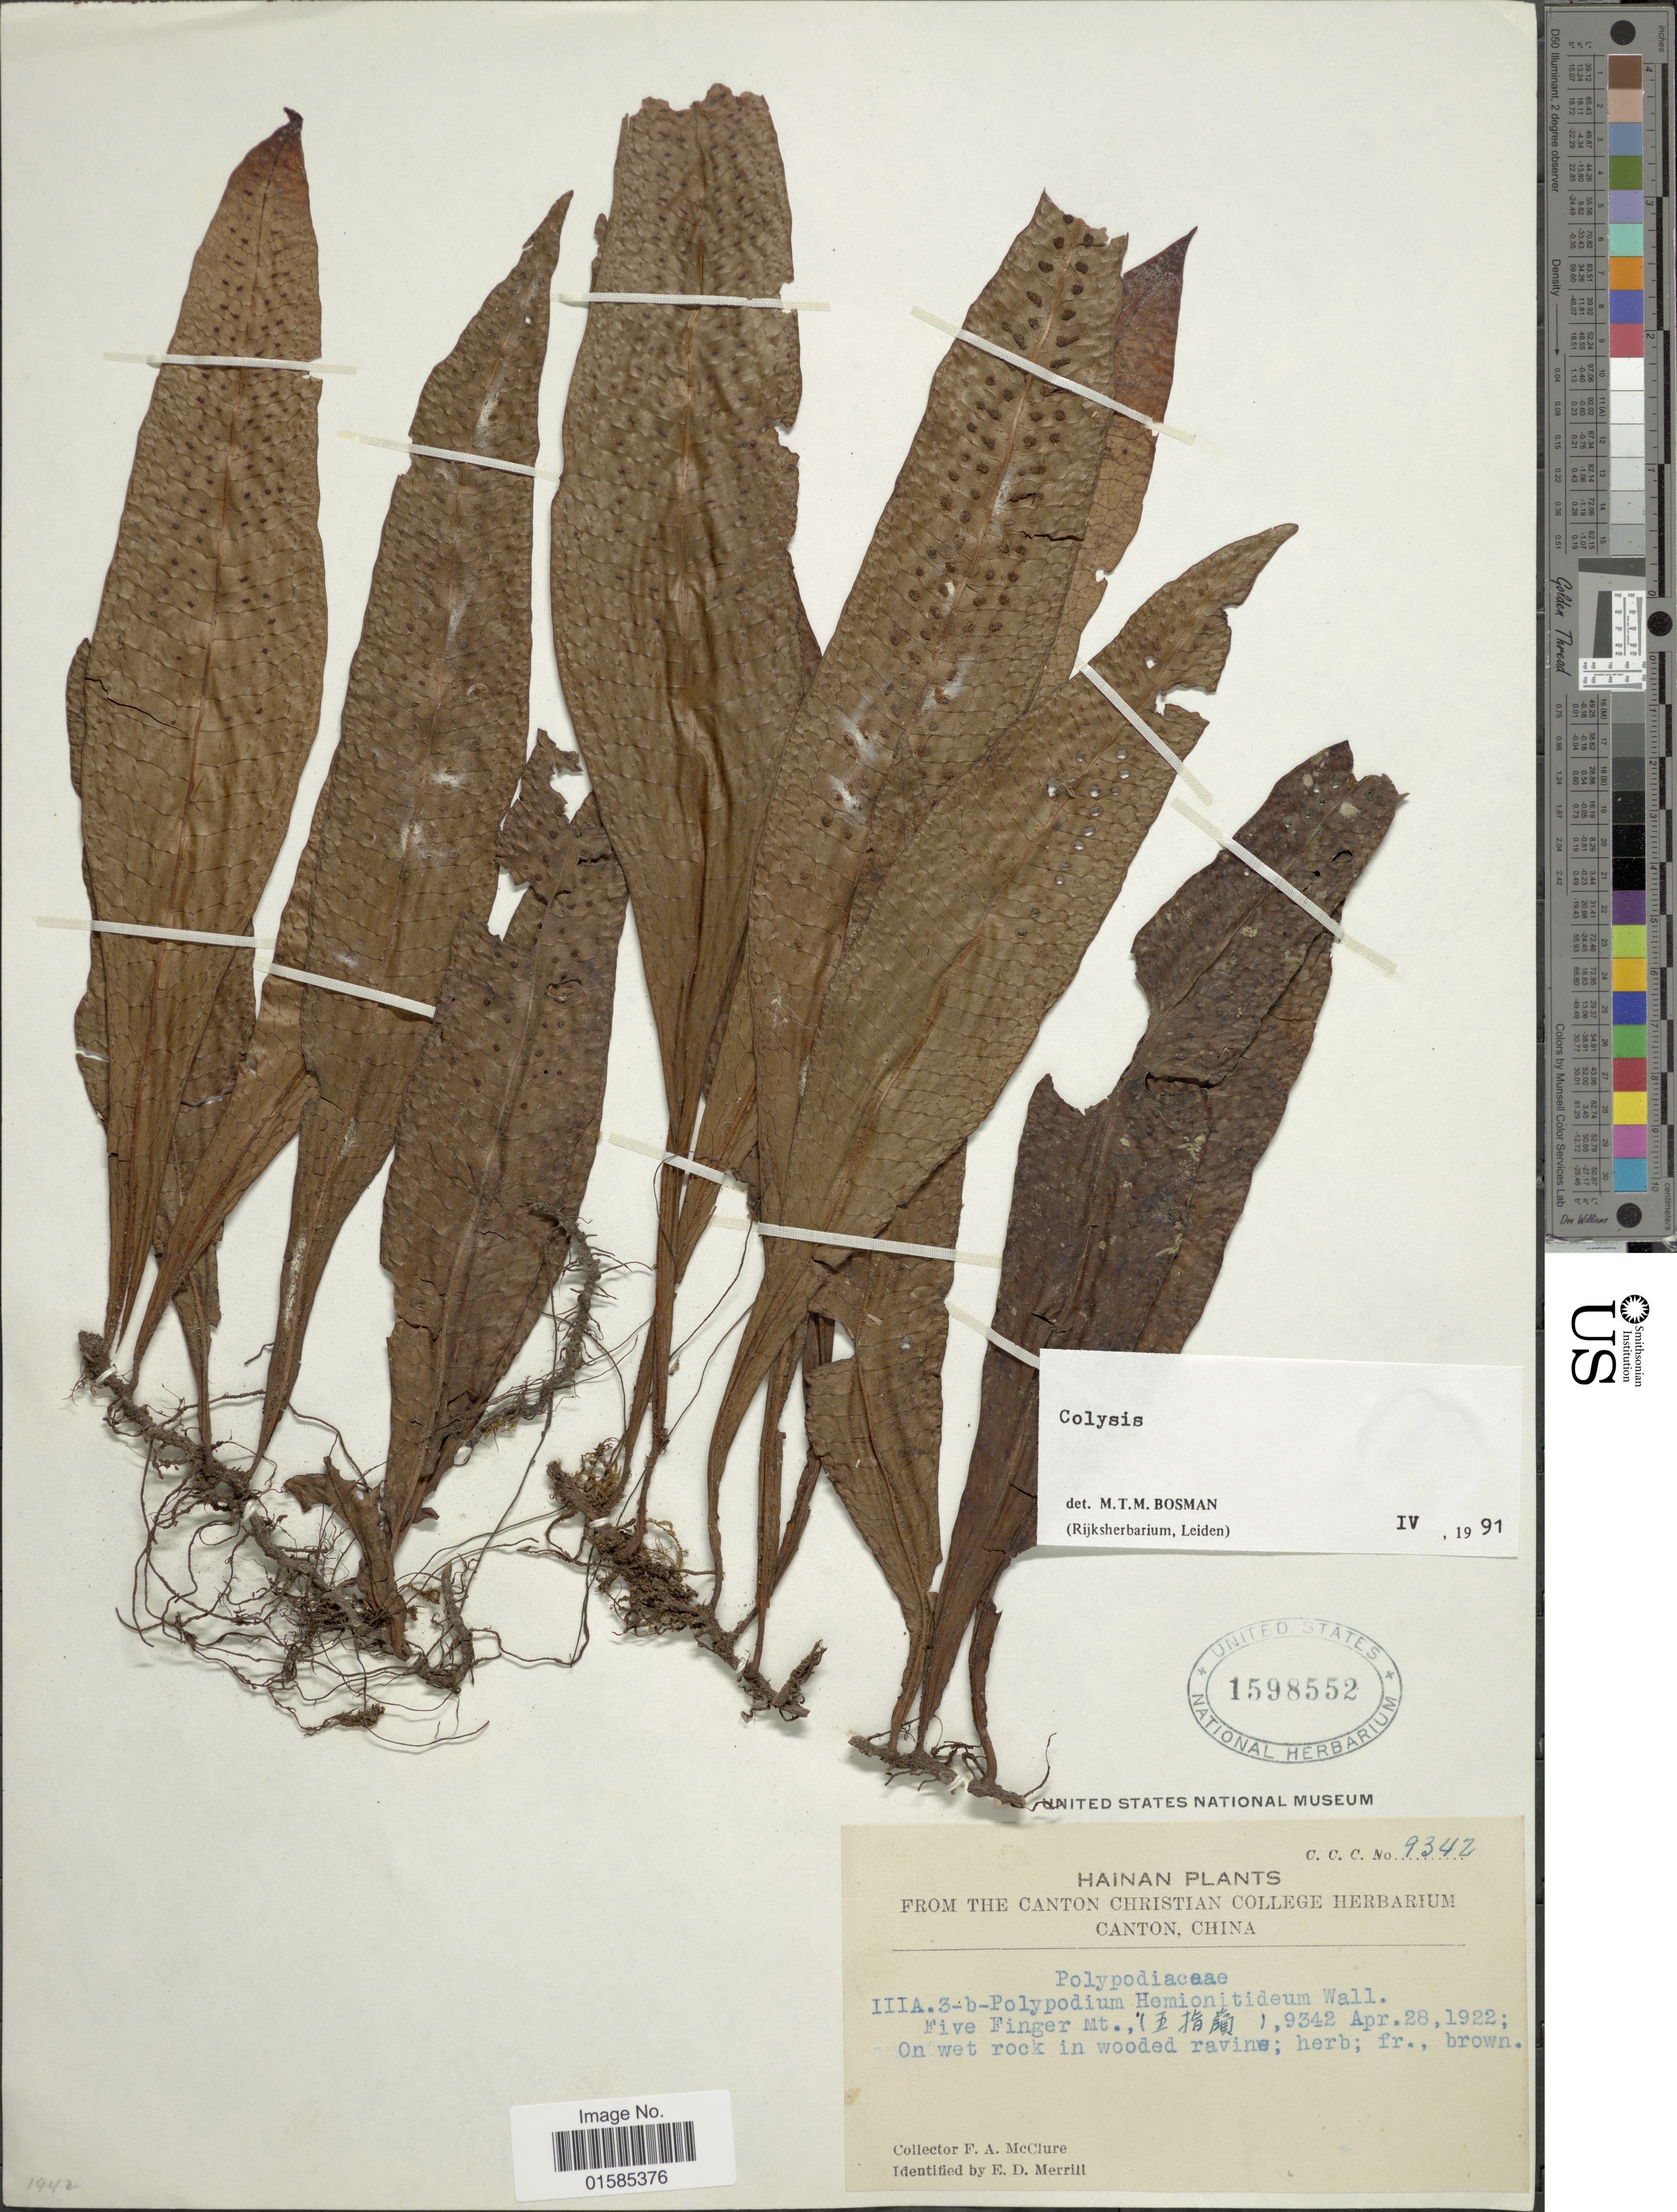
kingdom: Plantae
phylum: Tracheophyta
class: Polypodiopsida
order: Polypodiales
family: Polypodiaceae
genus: Leptochilus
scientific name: Leptochilus hemionitideus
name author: (C. Presl) Noot.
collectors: F. A. McClure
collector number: C. C. C. 9342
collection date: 1922-04-28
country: China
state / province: Hainan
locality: Hainan, Five Finger Mt.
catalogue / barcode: US 1598552